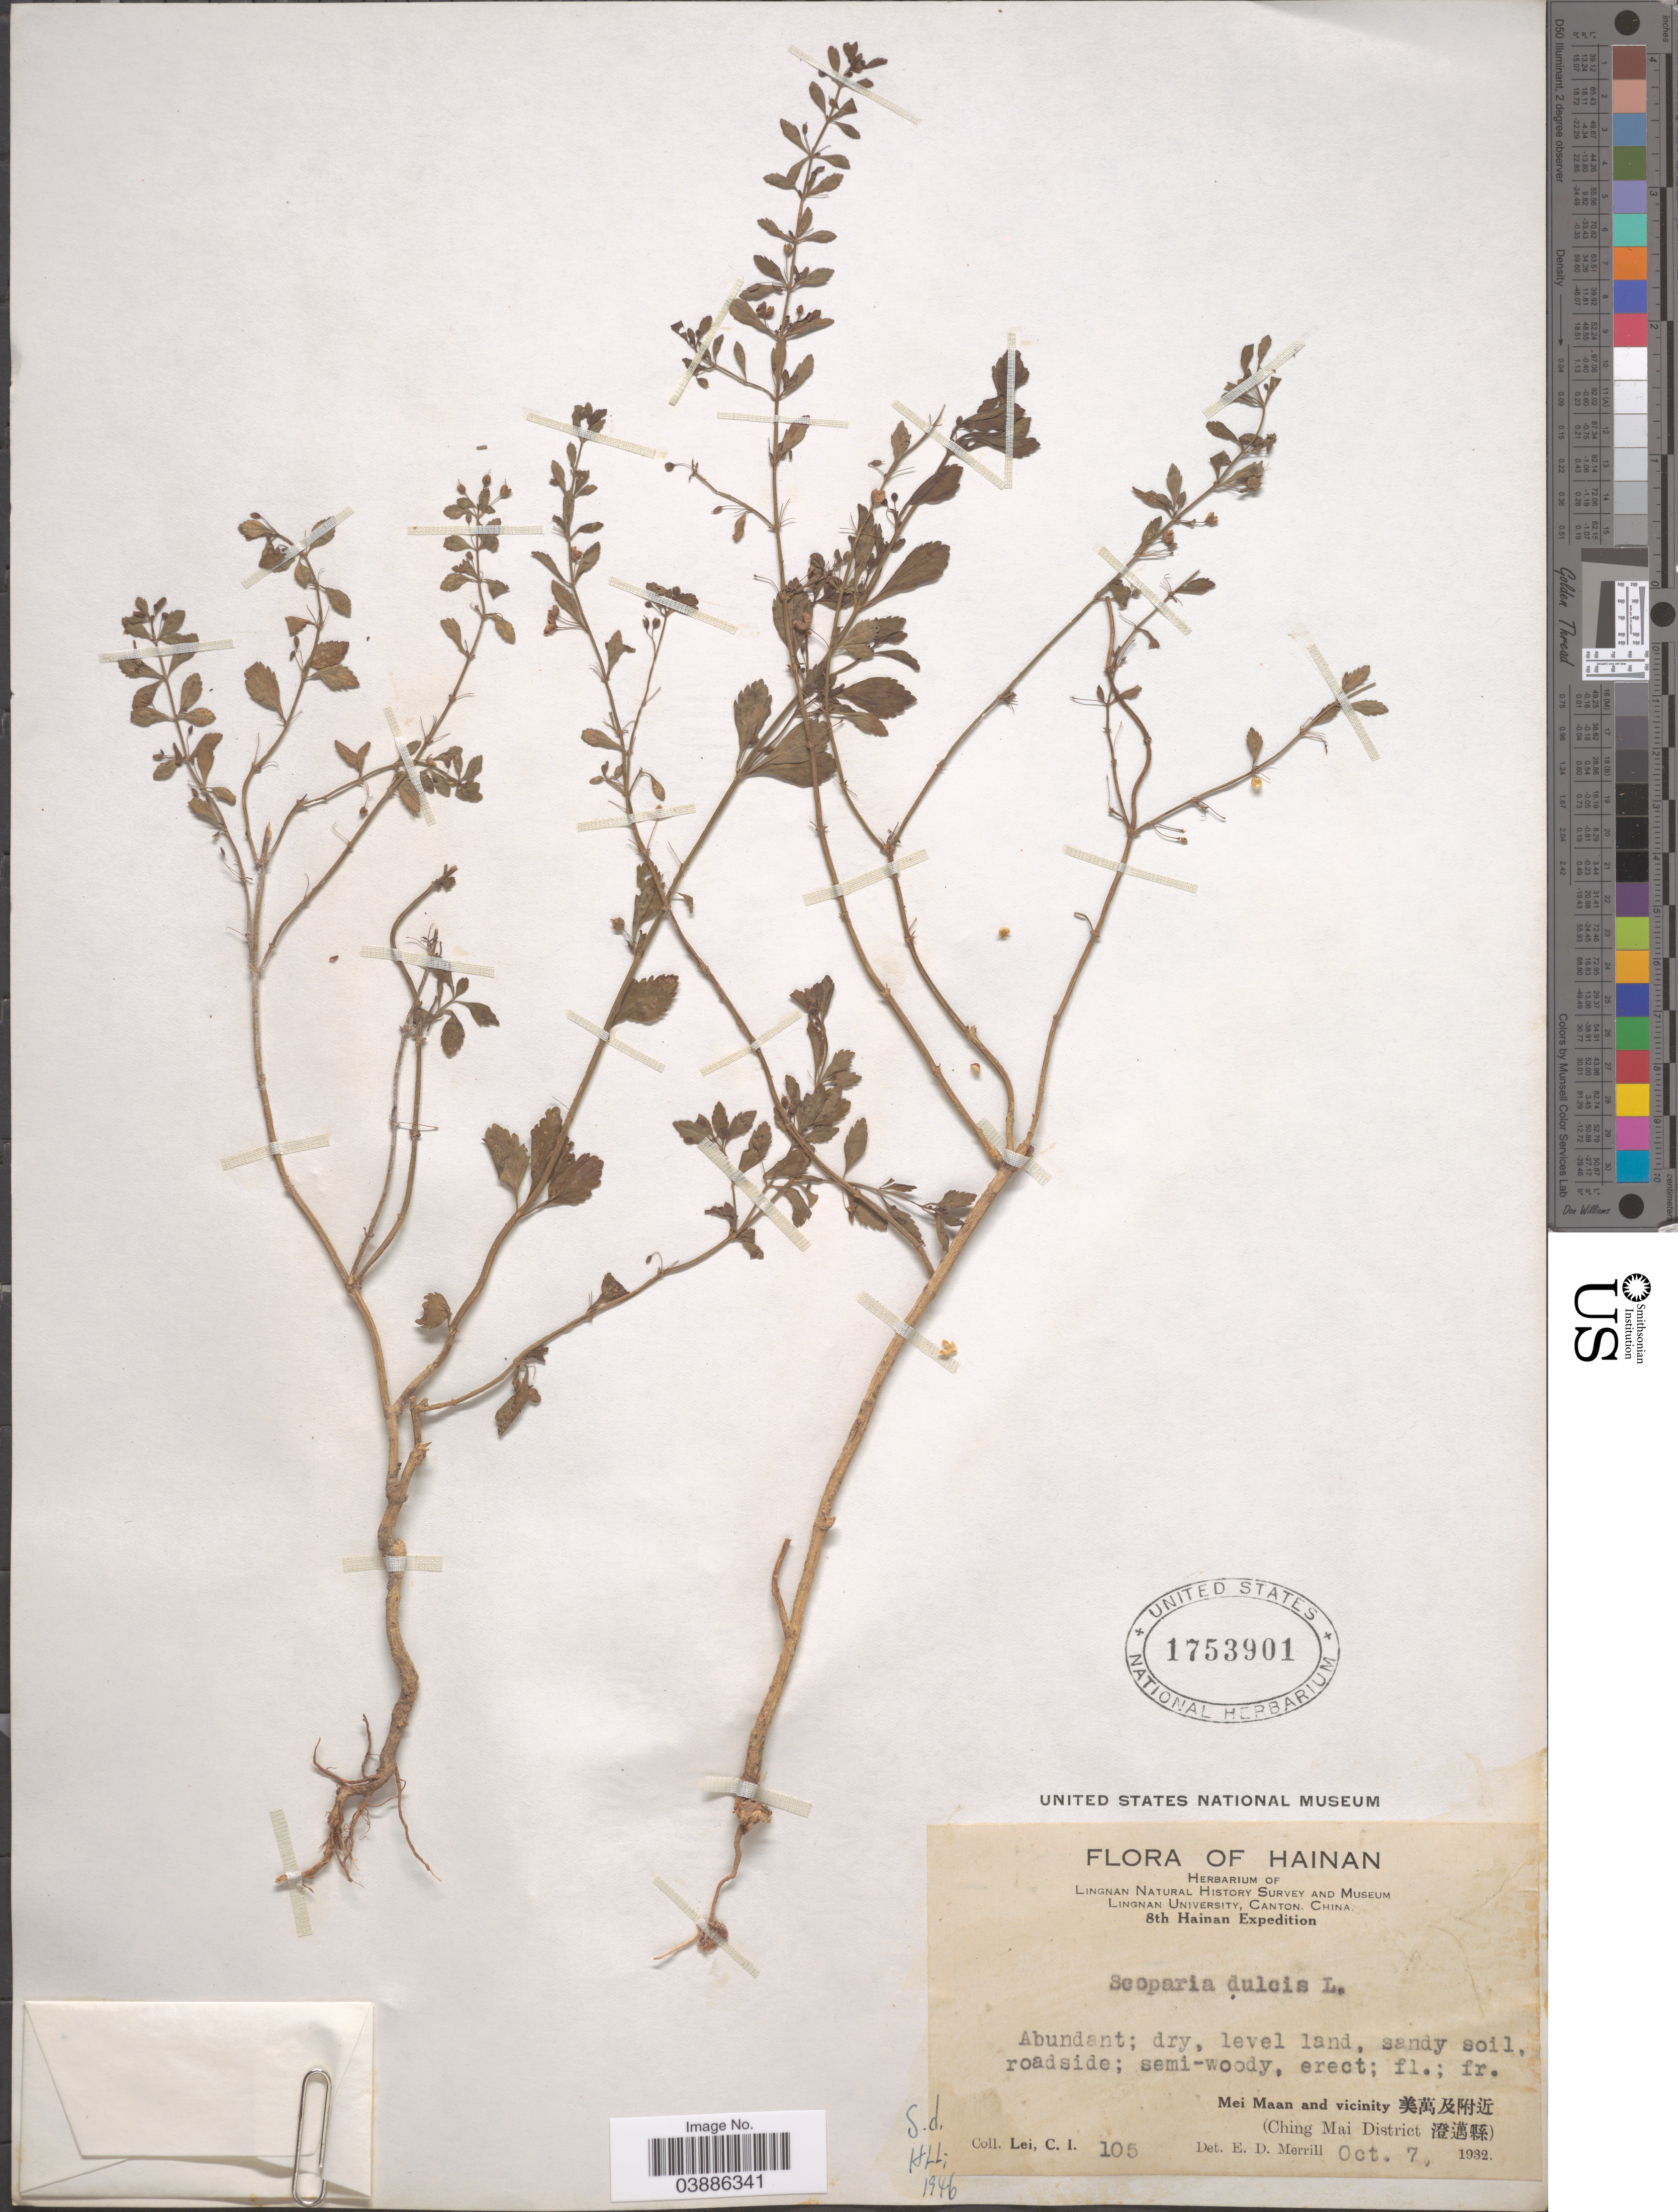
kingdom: Plantae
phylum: Tracheophyta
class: Magnoliopsida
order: Lamiales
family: Plantaginaceae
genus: Scoparia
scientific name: Scoparia dulcis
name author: L.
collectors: C. I. Lei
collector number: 105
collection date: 1932-10-07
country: China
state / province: Hainan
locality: Mei Maan and vicinity X. (Ching Mai District X).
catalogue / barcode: US 1753901